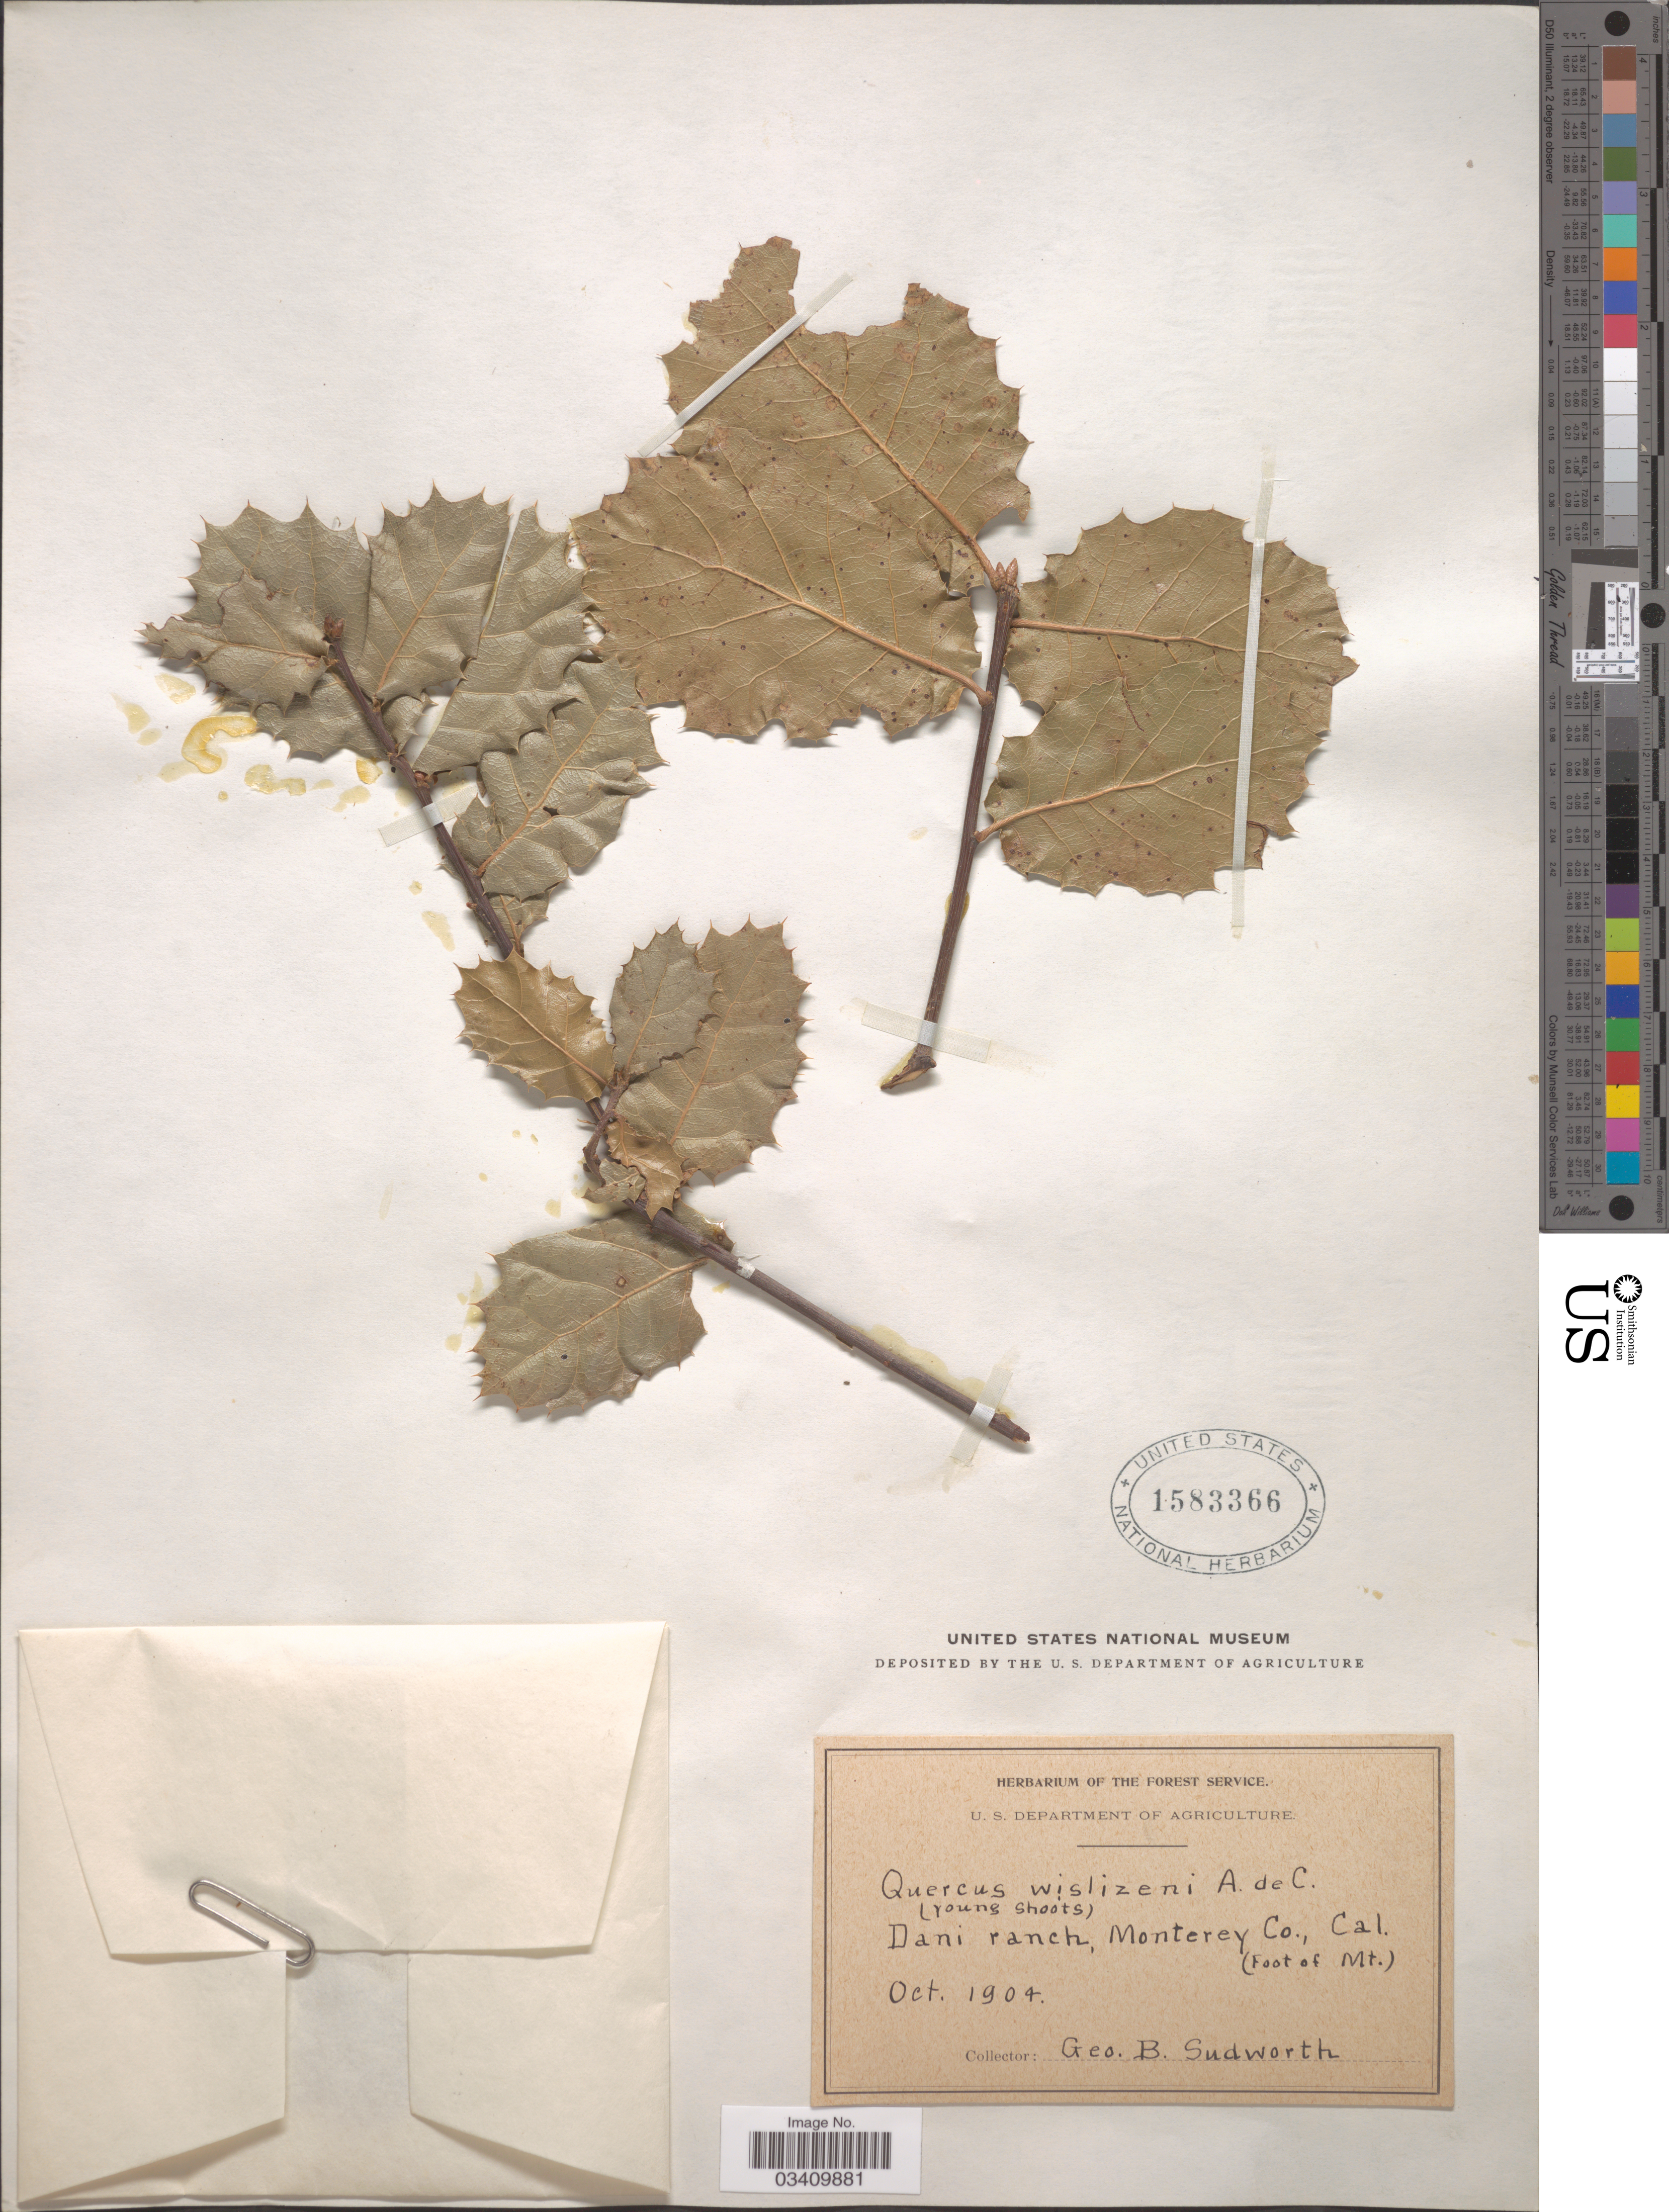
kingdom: Plantae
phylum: Tracheophyta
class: Magnoliopsida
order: Fagales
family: Fagaceae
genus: Quercus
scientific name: Quercus wislizeni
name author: A. DC.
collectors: G. B. Sudworth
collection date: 1904-10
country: United States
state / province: California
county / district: Monterey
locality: Dani ranch, Monterey Co. (Foot of Mt.).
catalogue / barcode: US 1583366